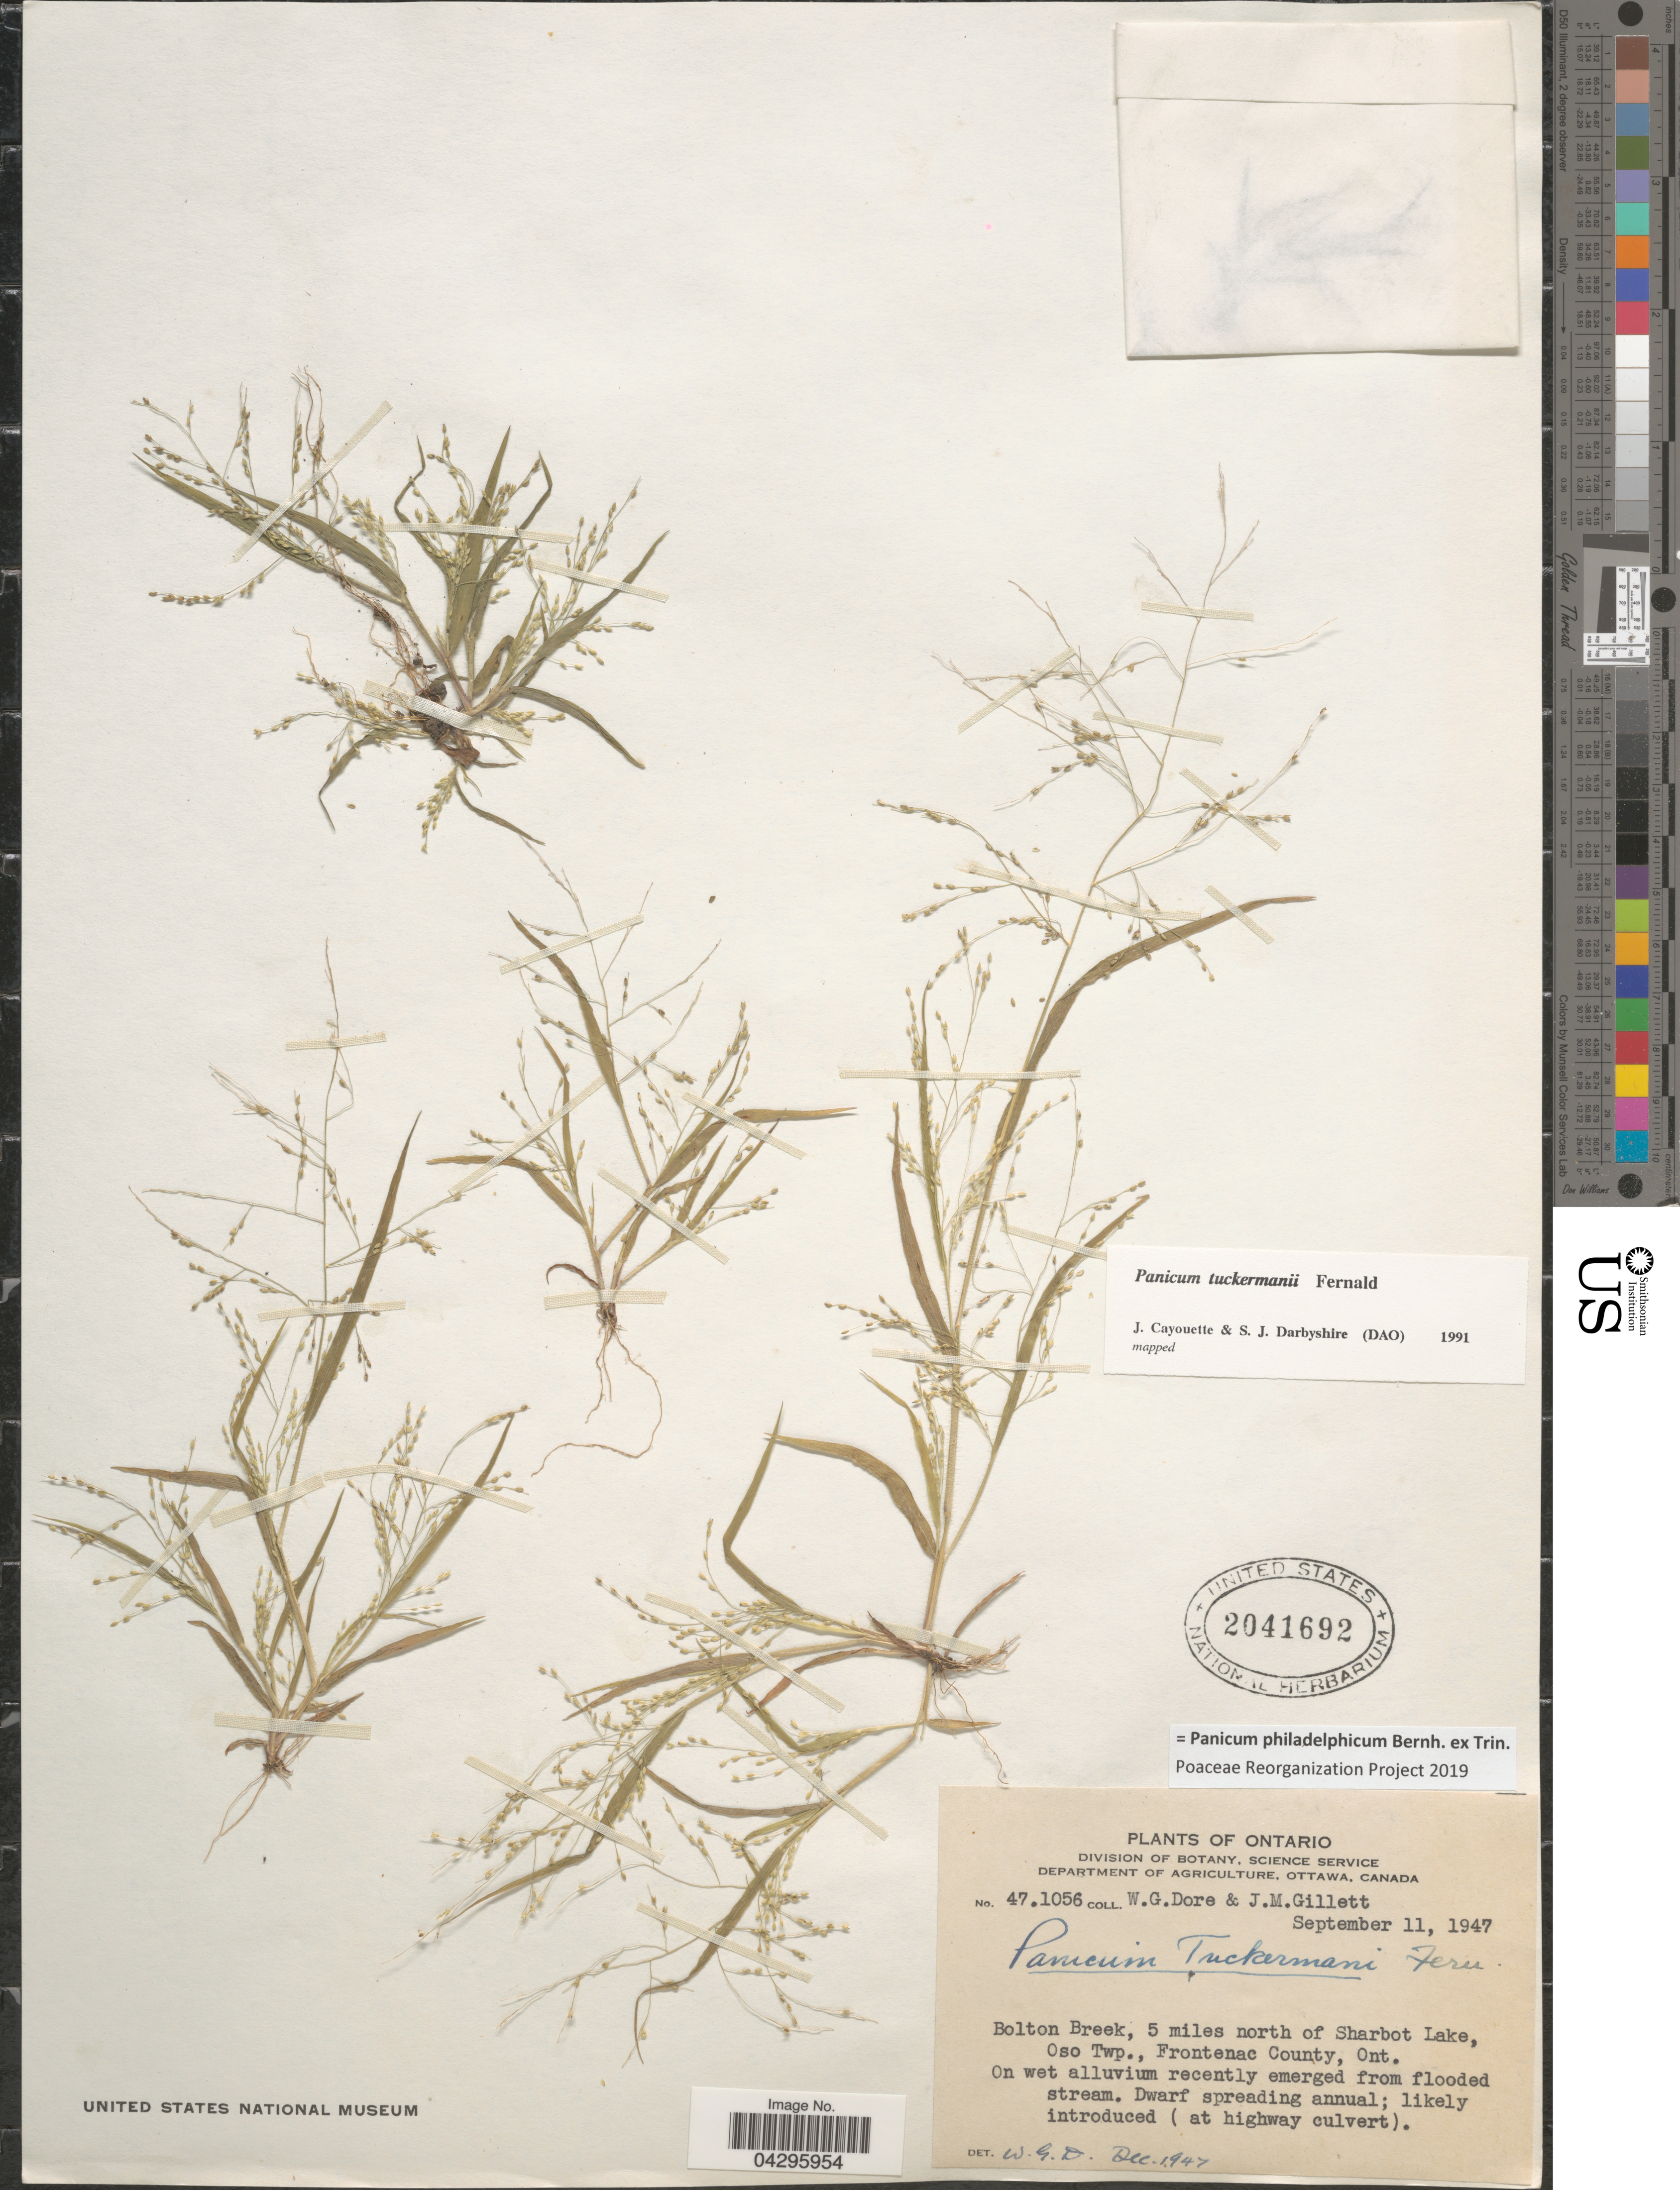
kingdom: Plantae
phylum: Tracheophyta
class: Liliopsida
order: Poales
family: Poaceae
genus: Panicum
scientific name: Panicum philadelphicum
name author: Bernh. ex Trin.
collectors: W. Dore & J. M. Gillett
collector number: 471056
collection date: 1947-09-11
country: Canada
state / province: Ontario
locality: Bolton Breek, 5 miles north of Sharbot Lake, Oso Twp., Frontenac County.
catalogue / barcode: US 2041692